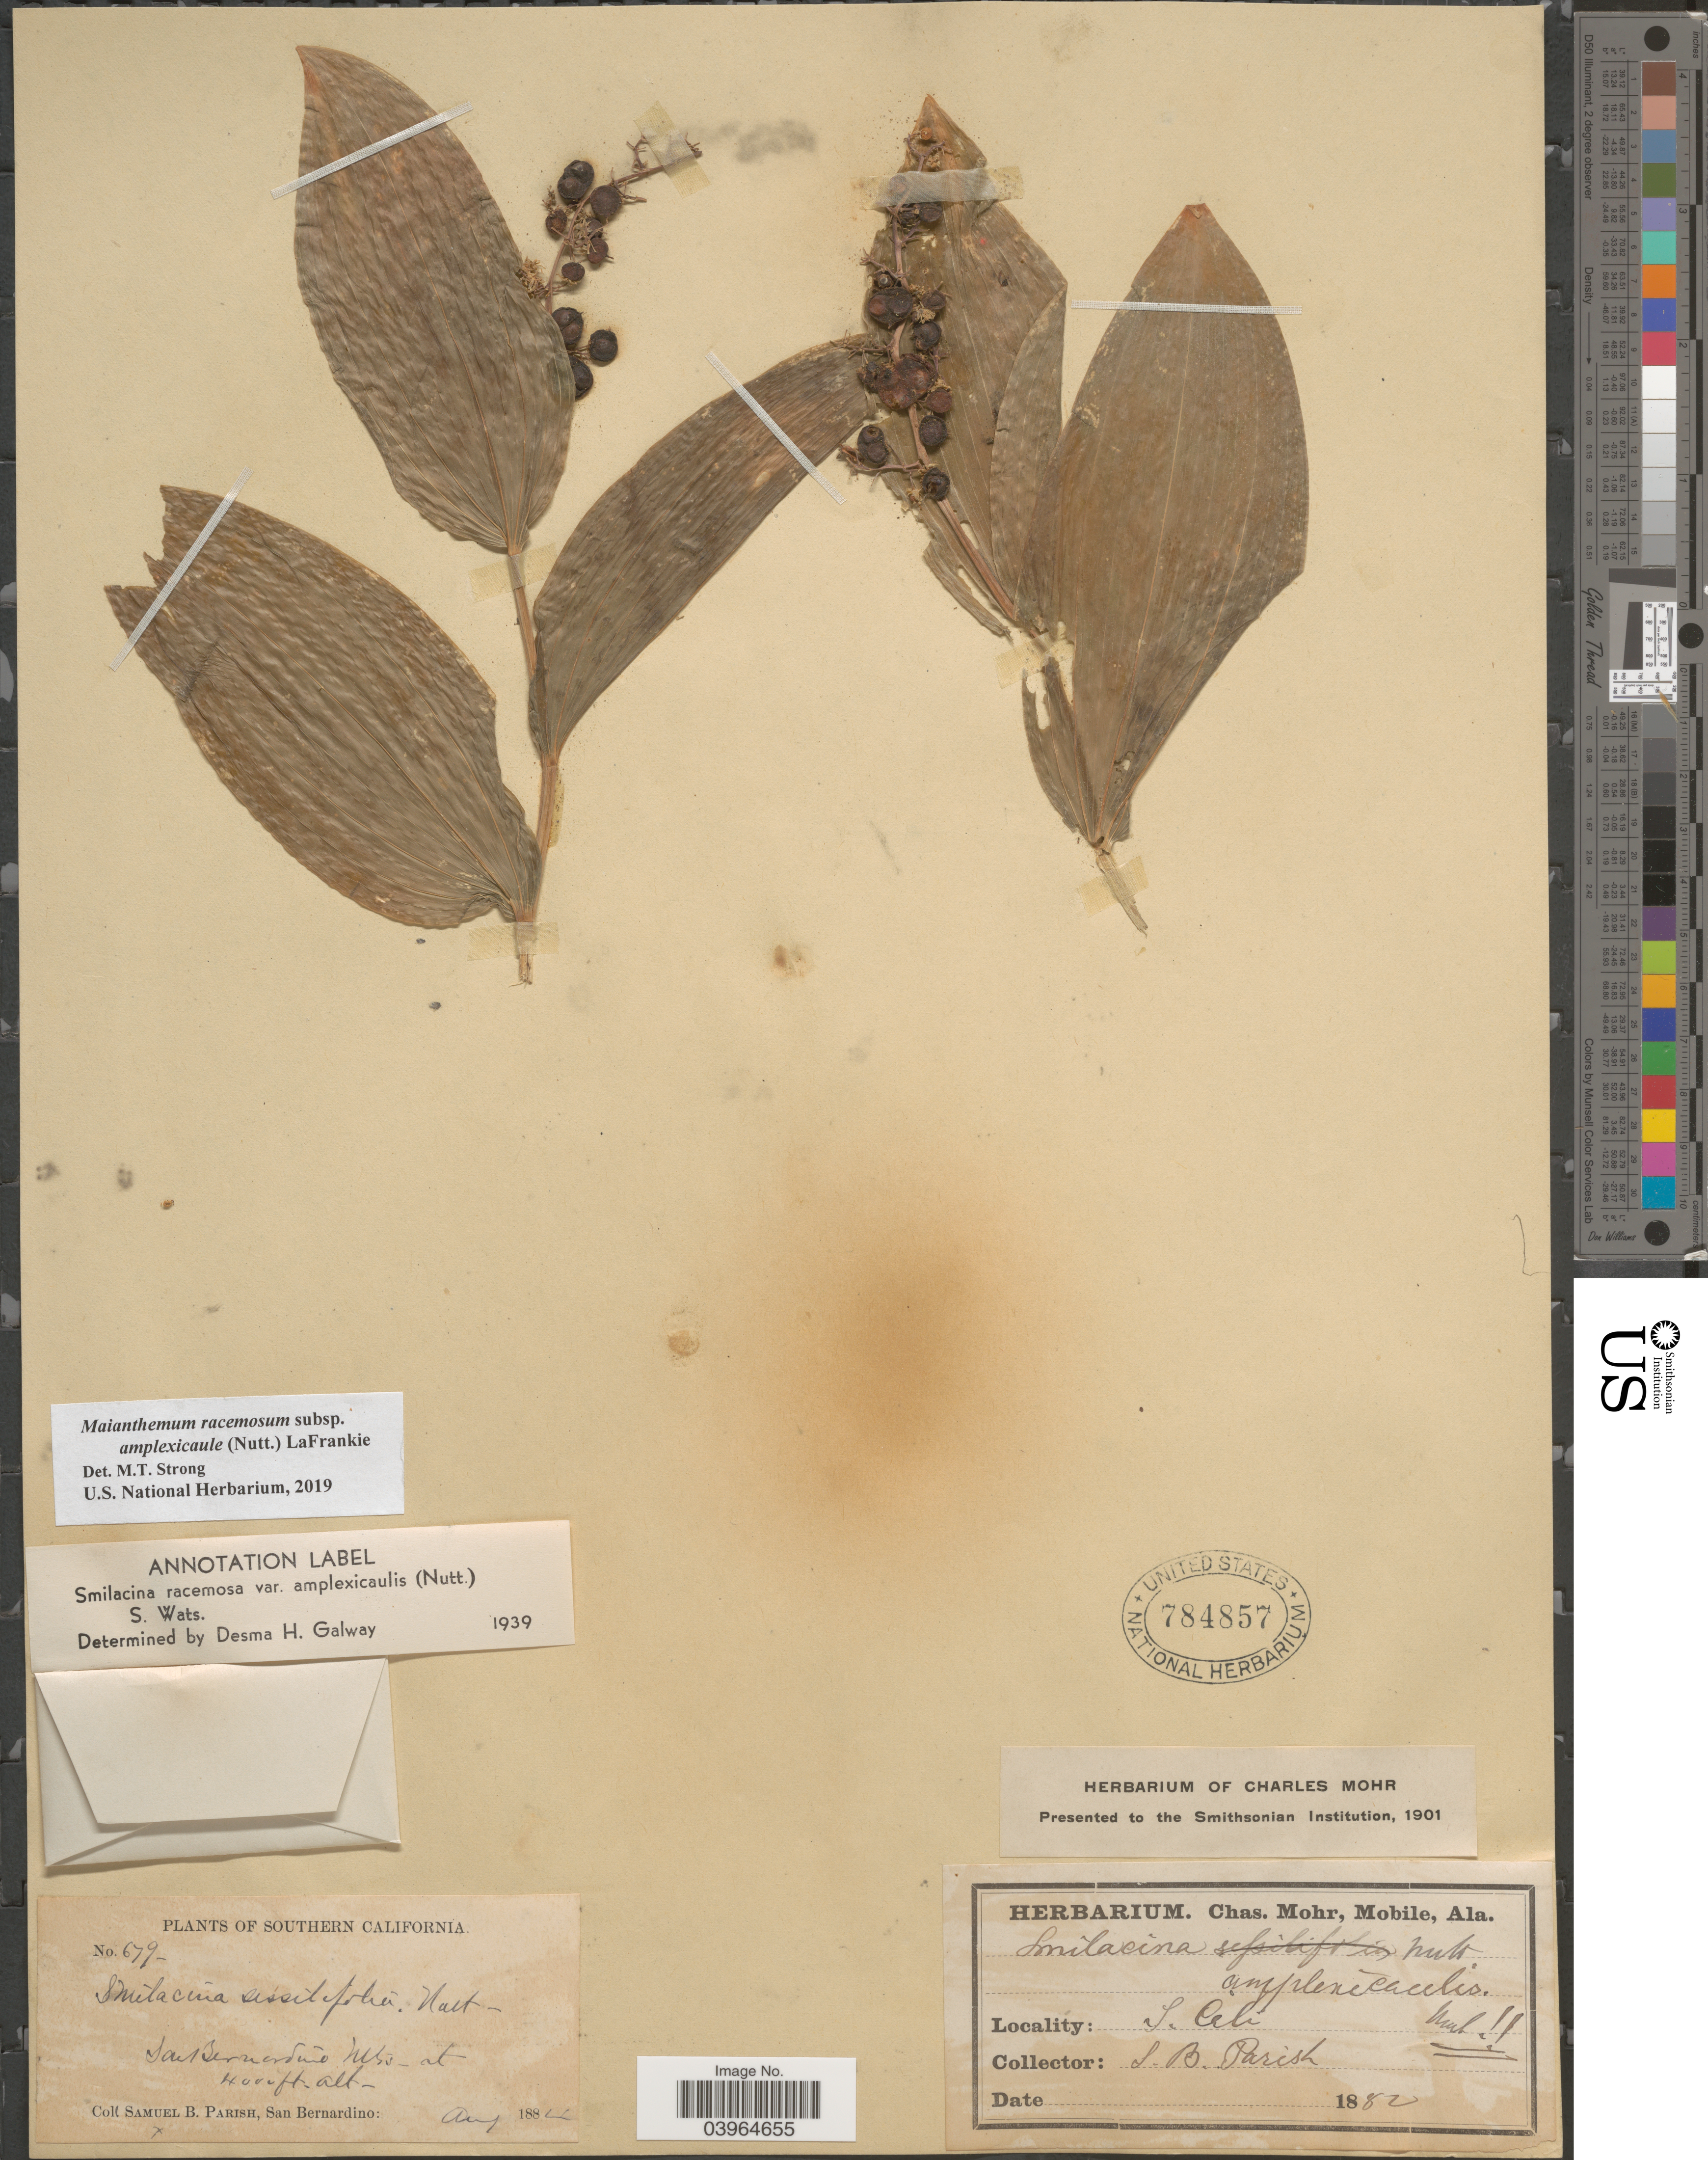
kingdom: Plantae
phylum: Tracheophyta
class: Liliopsida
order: Asparagales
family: Asparagaceae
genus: Maianthemum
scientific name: Maianthemum racemosum subsp. amplexicaule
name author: (Nutt.) LaFrankie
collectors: S. B. Parish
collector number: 679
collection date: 1882-08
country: United States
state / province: California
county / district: San Bernardino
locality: Southern California. San Bernardino Mts.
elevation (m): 1219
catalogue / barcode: US 784857